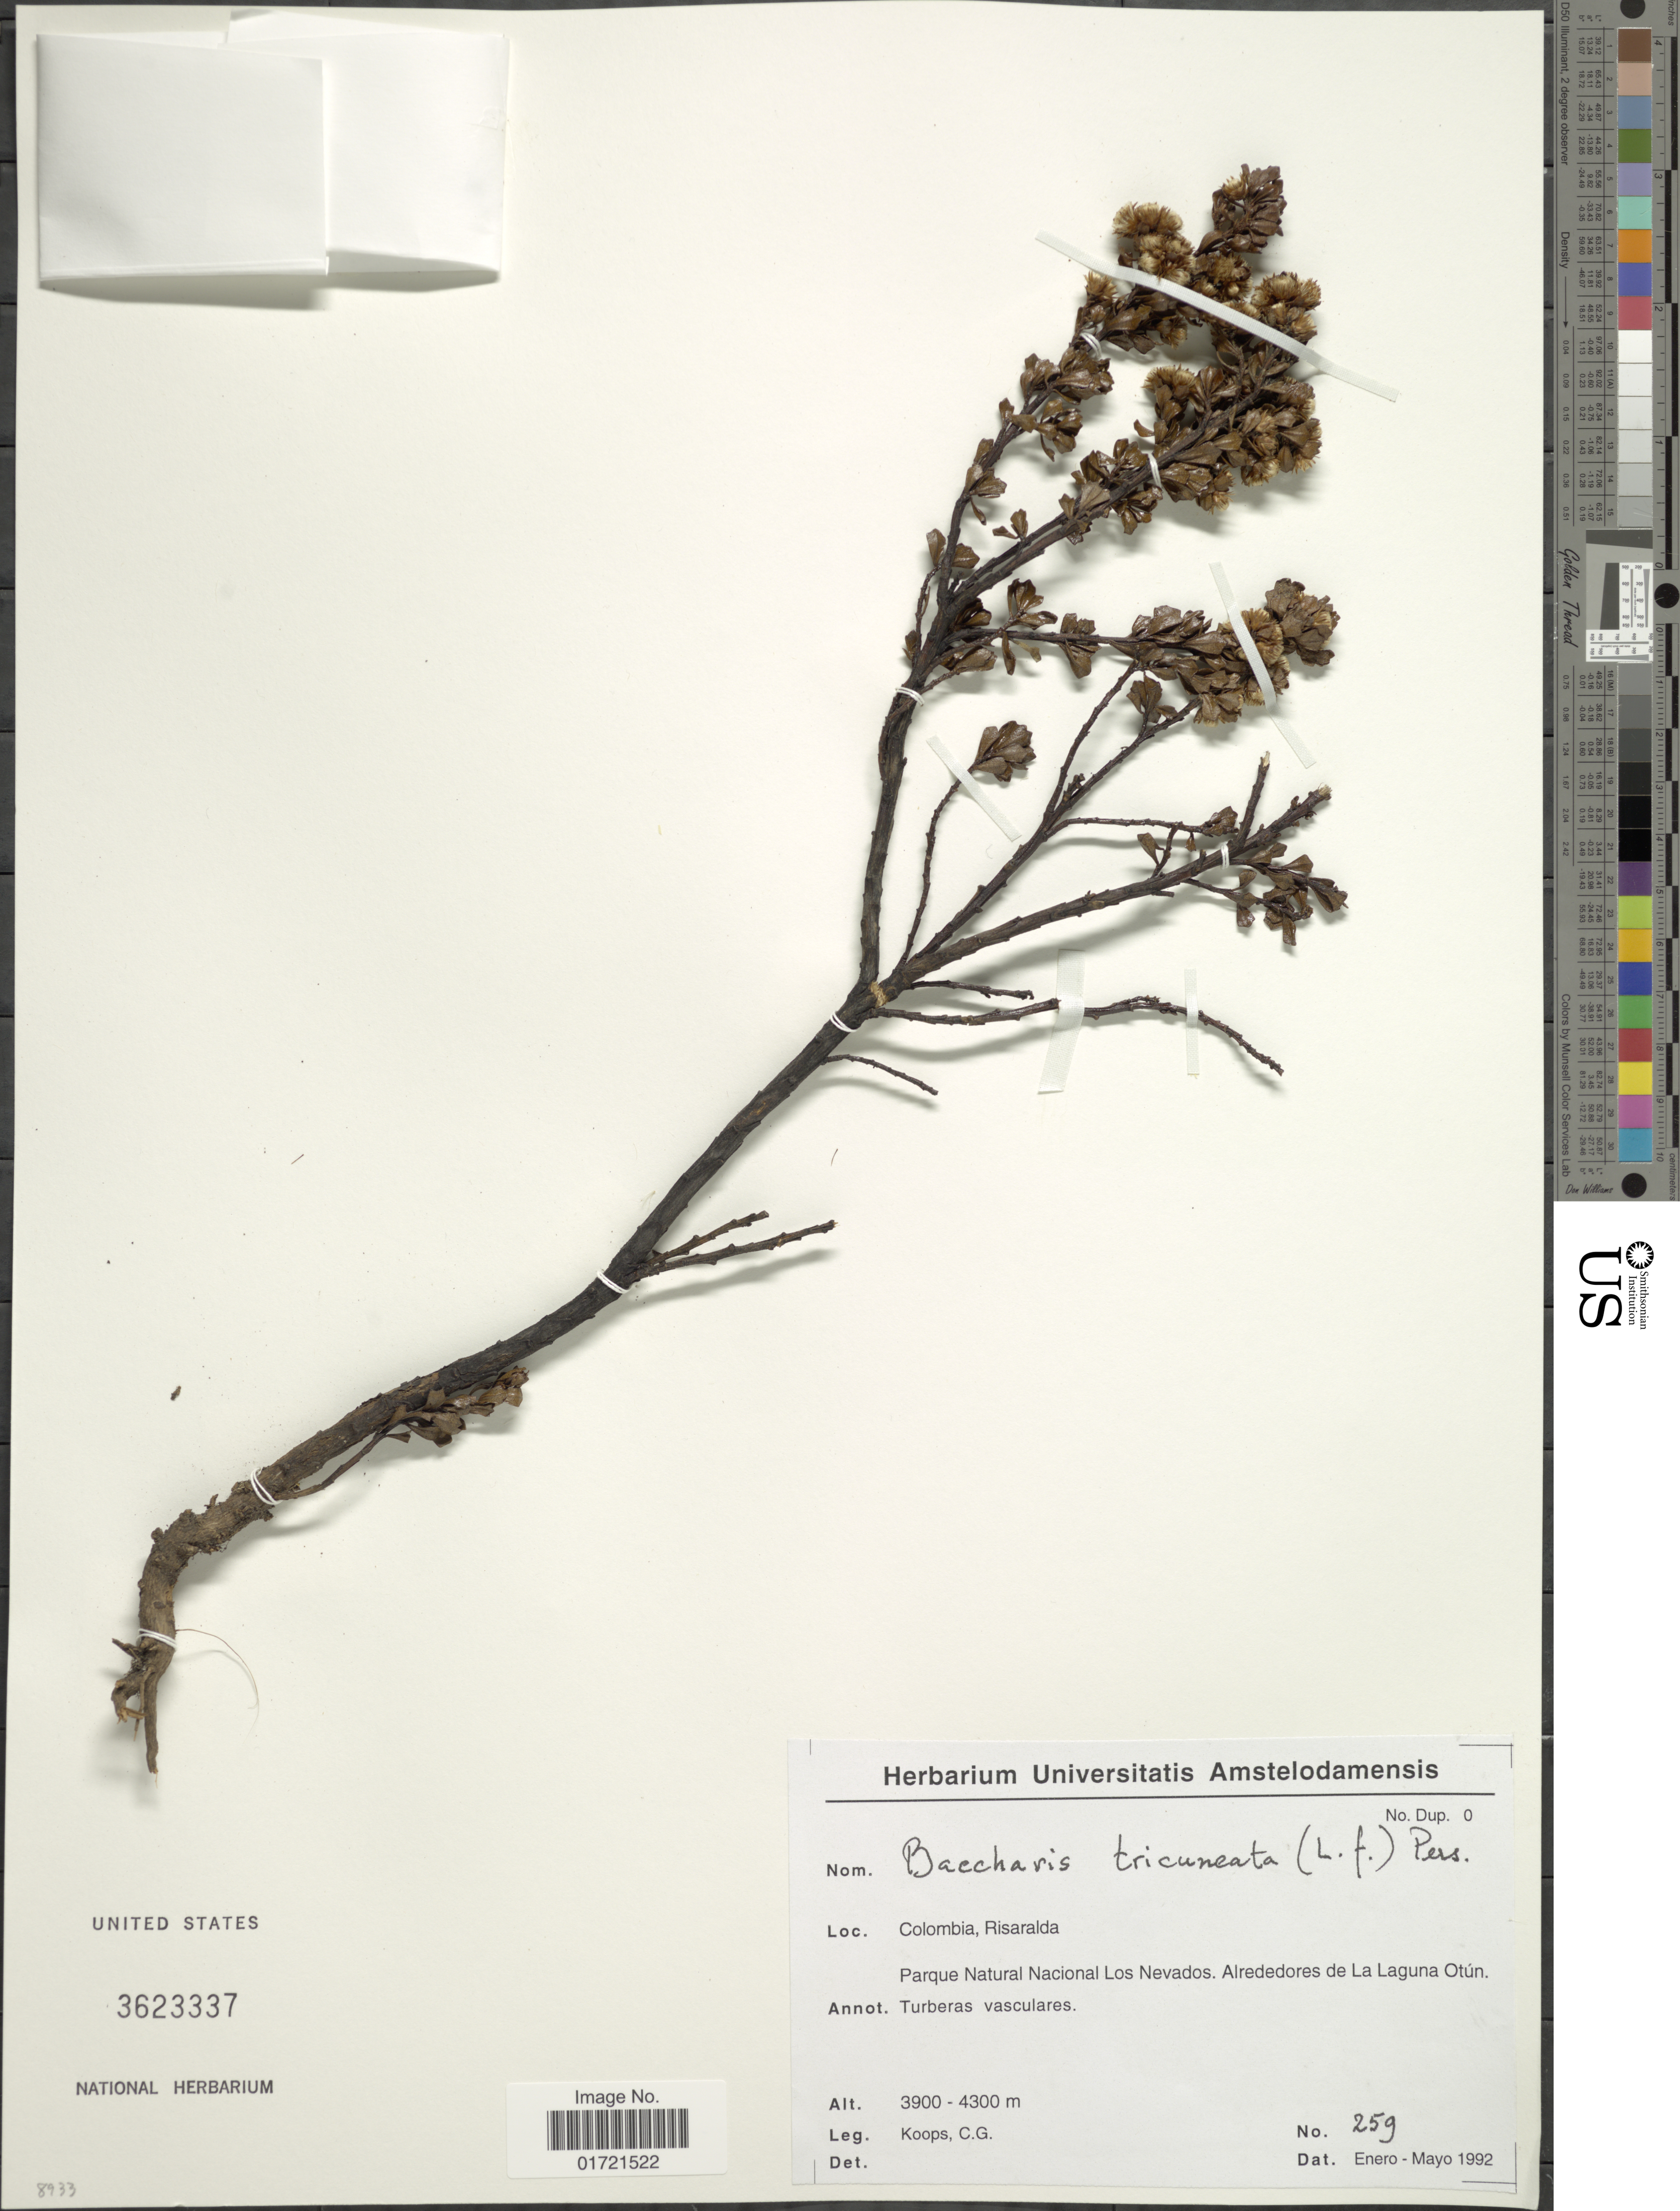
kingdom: Plantae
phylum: Tracheophyta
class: Magnoliopsida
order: Asterales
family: Asteraceae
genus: Baccharis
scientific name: Baccharis tricuneata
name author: (L. f.) Pers.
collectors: C. Koops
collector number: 259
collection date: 1922-01/1992-05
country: Colombia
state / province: Risaralda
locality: Parque Natural Nacional Los Nevados. Alrededores de La Laguna Otun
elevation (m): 3900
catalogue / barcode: US 3623337